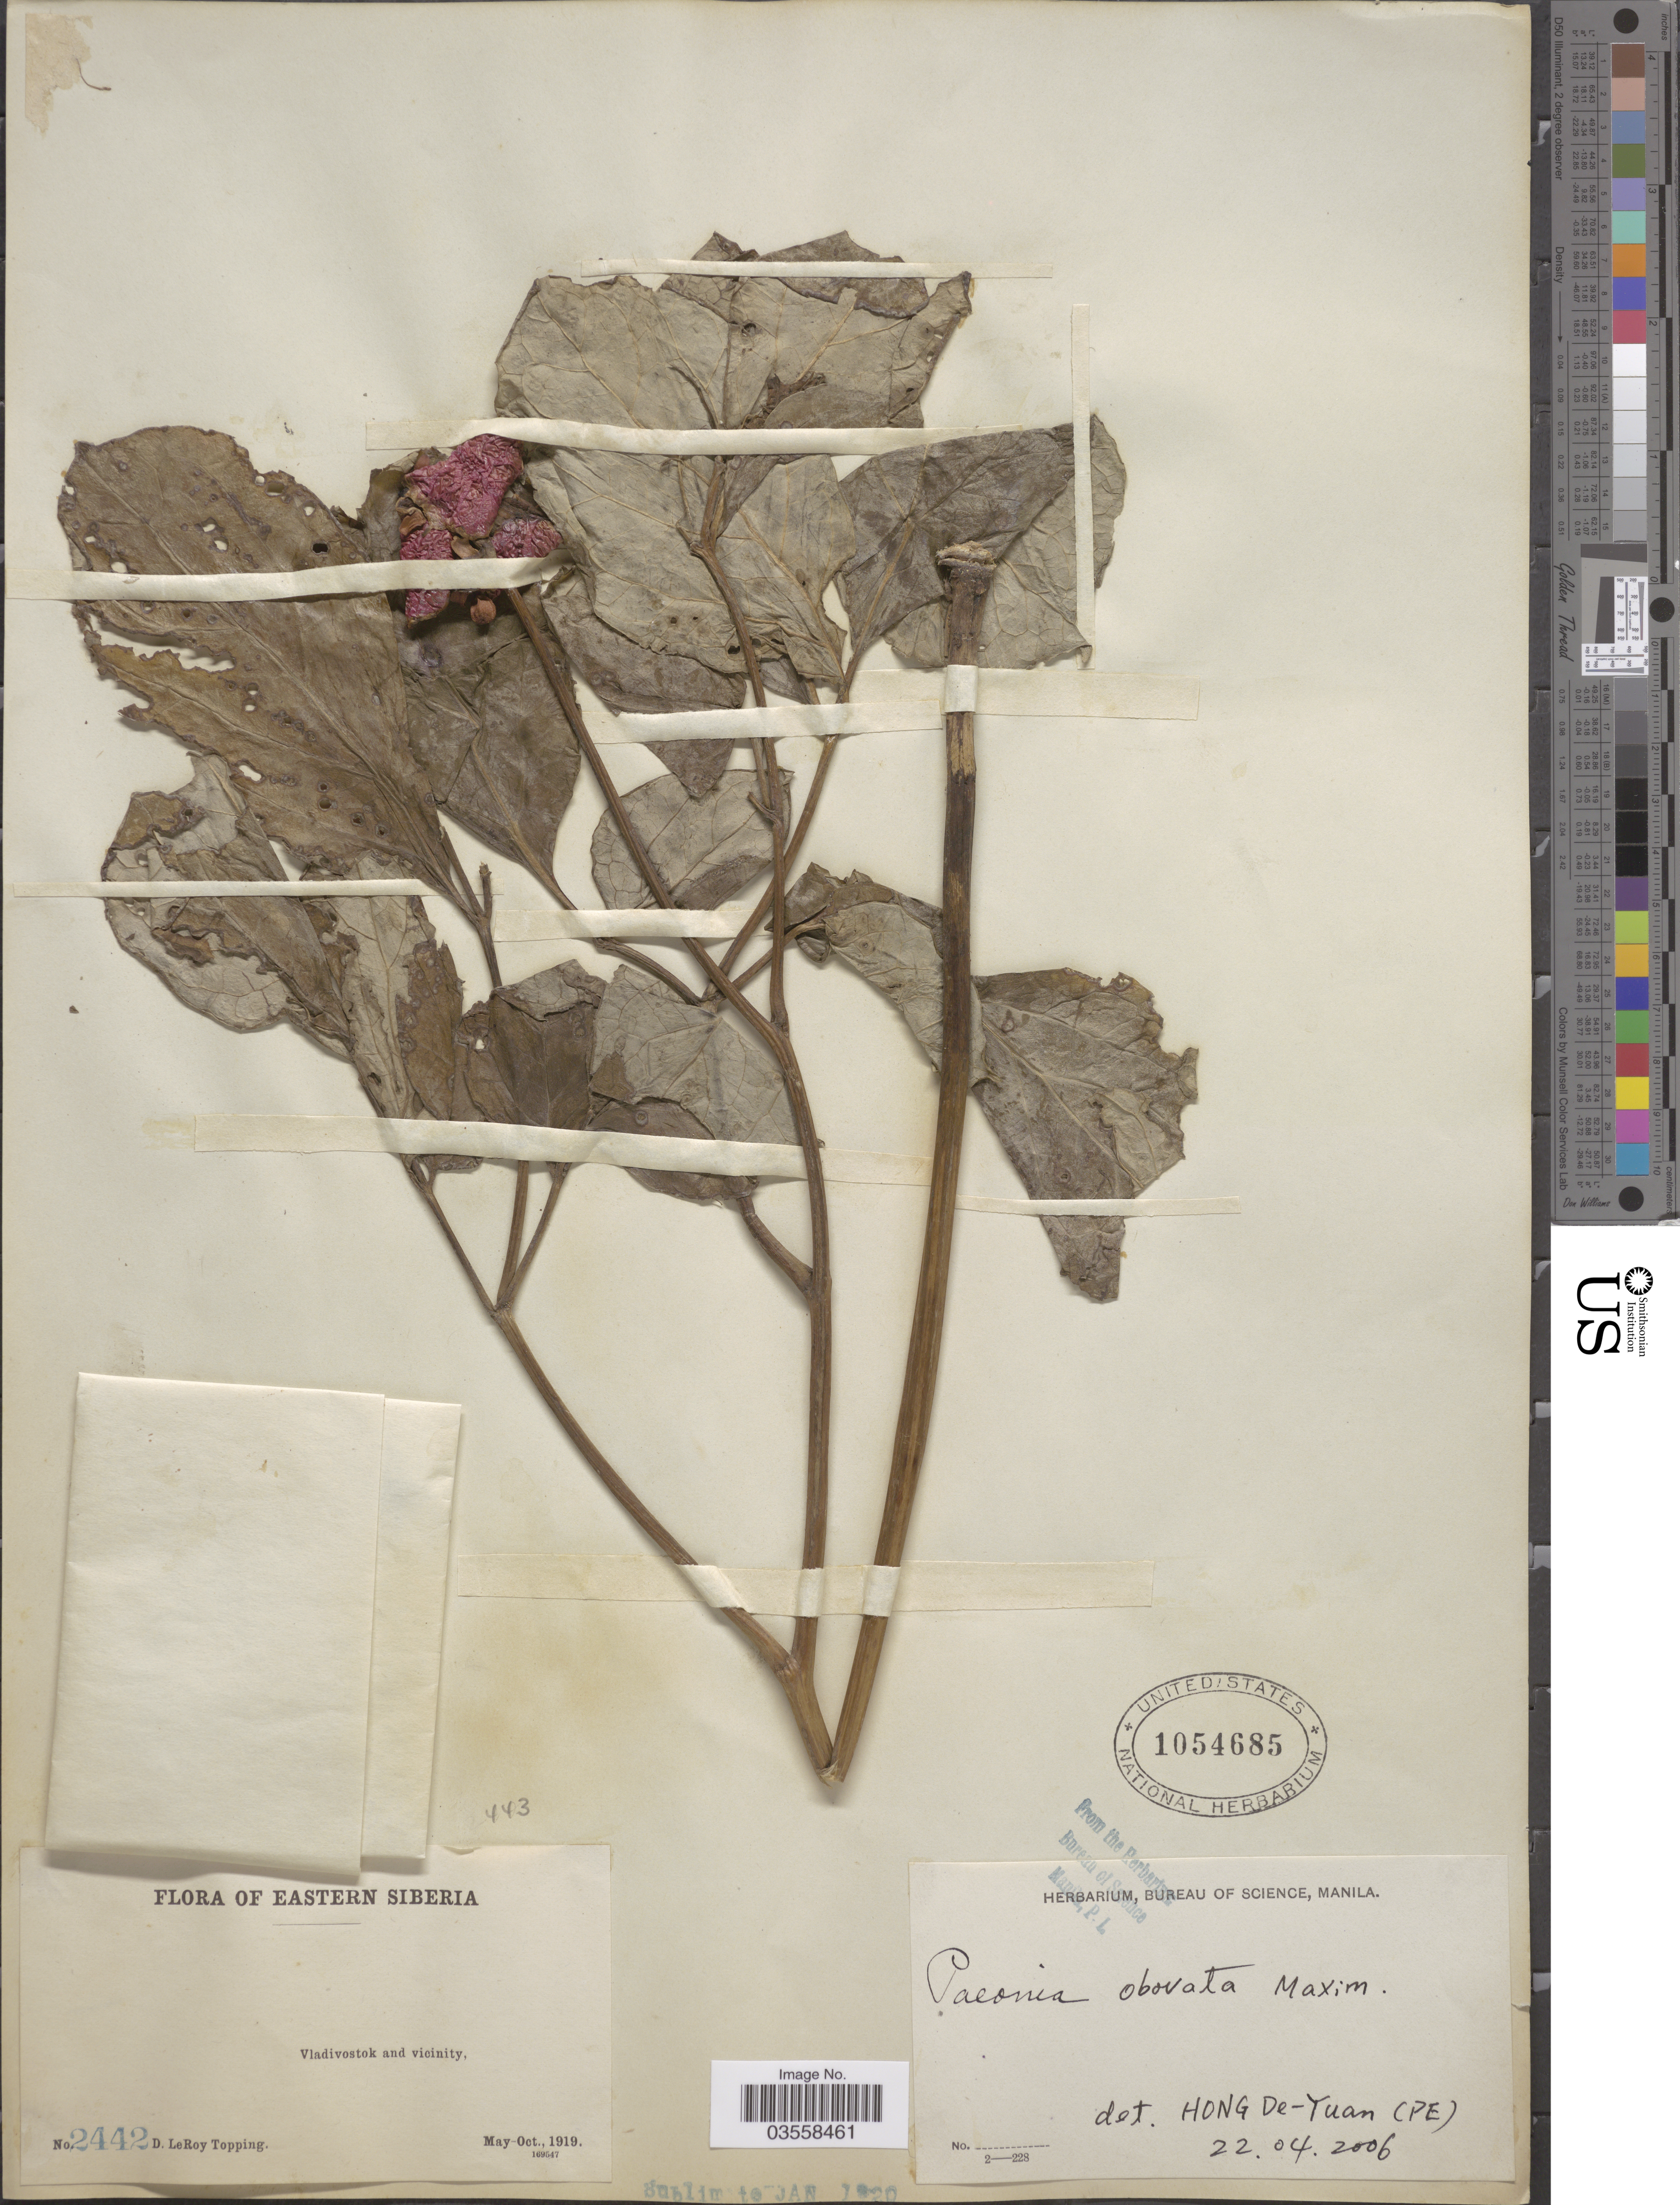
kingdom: Plantae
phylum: Tracheophyta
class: Magnoliopsida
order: Saxifragales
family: Paeoniaceae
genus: Paeonia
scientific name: Paeonia obovata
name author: Maxim.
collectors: D. L. Topping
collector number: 2442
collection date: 1919-05/1919-10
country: Russian Federation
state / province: Primorsky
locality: Eastern Siberia. Vladivostok and vicinity.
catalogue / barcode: US 1054685